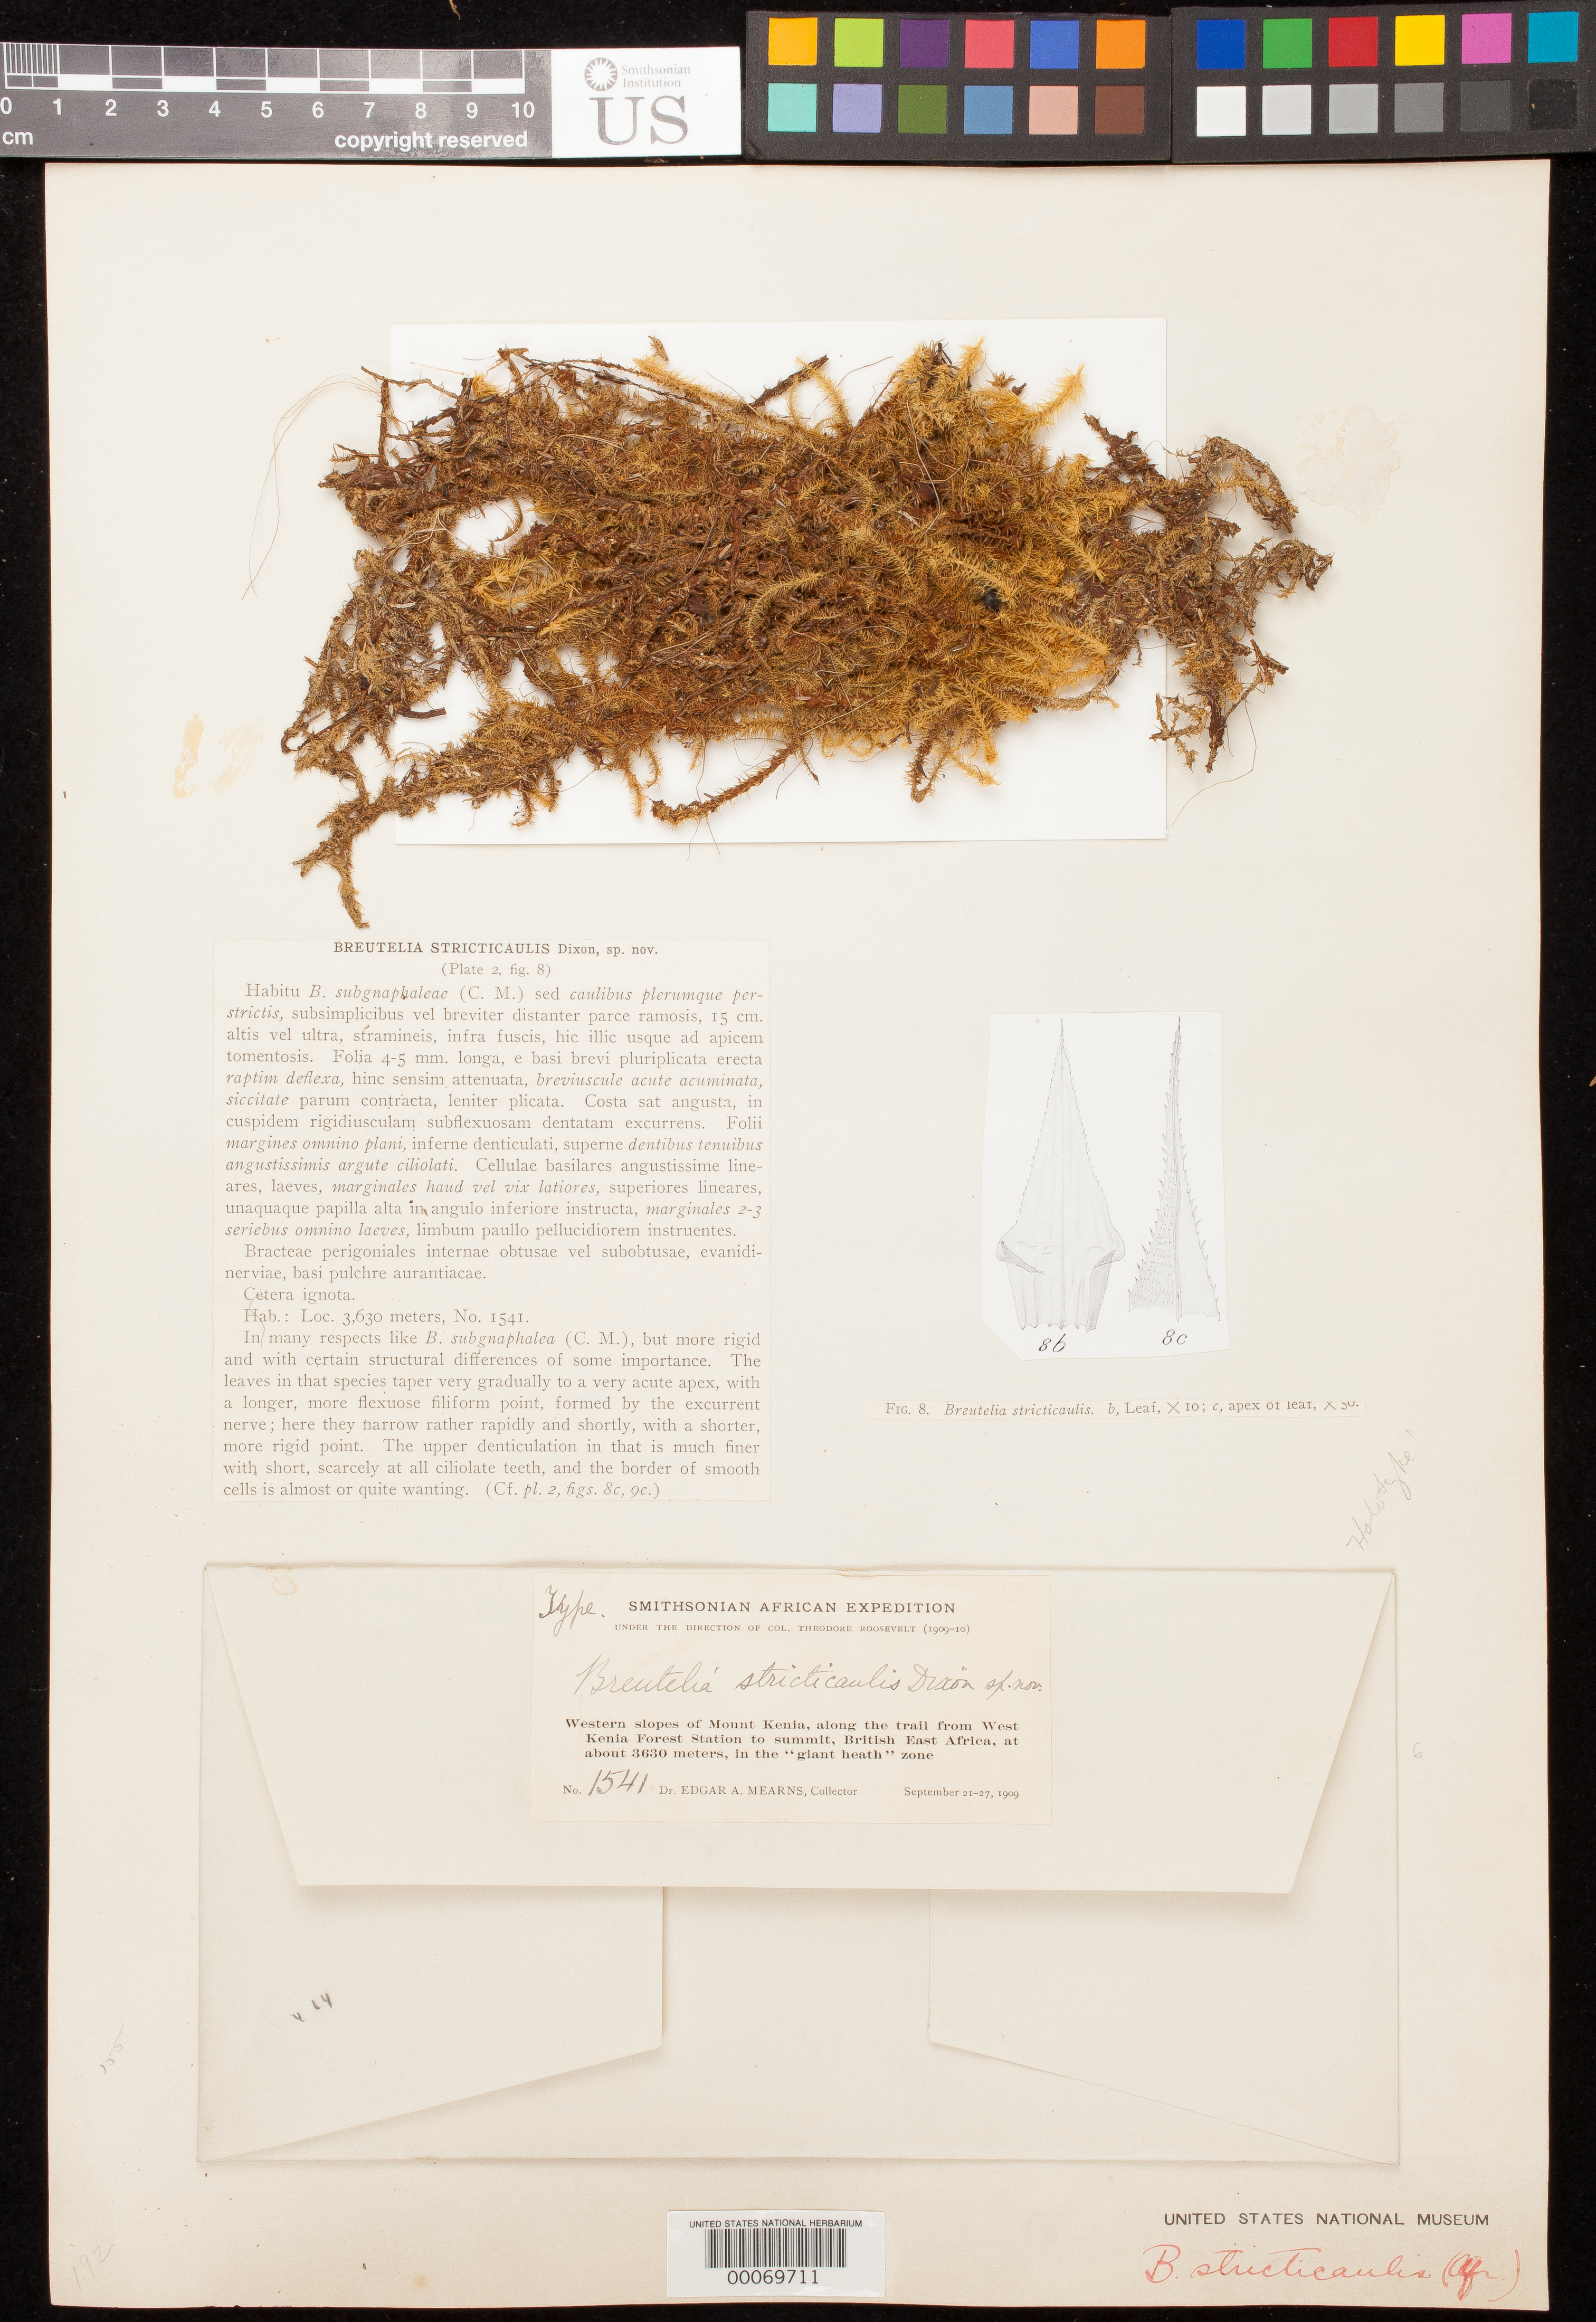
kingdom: Plantae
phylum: Bryophyta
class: Bryopsida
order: Bartramiales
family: Bartramiaceae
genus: Breutelia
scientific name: Breutelia stricticaulis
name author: Dixon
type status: Holotype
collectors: E. A. Mearns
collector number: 1541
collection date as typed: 21 Sep 1909 to 27 Sep 1909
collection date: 1909-09-21/1909-09-27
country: Kenya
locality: Along trail from W Kenia Forest Station to summit, Mt. Kenya.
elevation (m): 3630